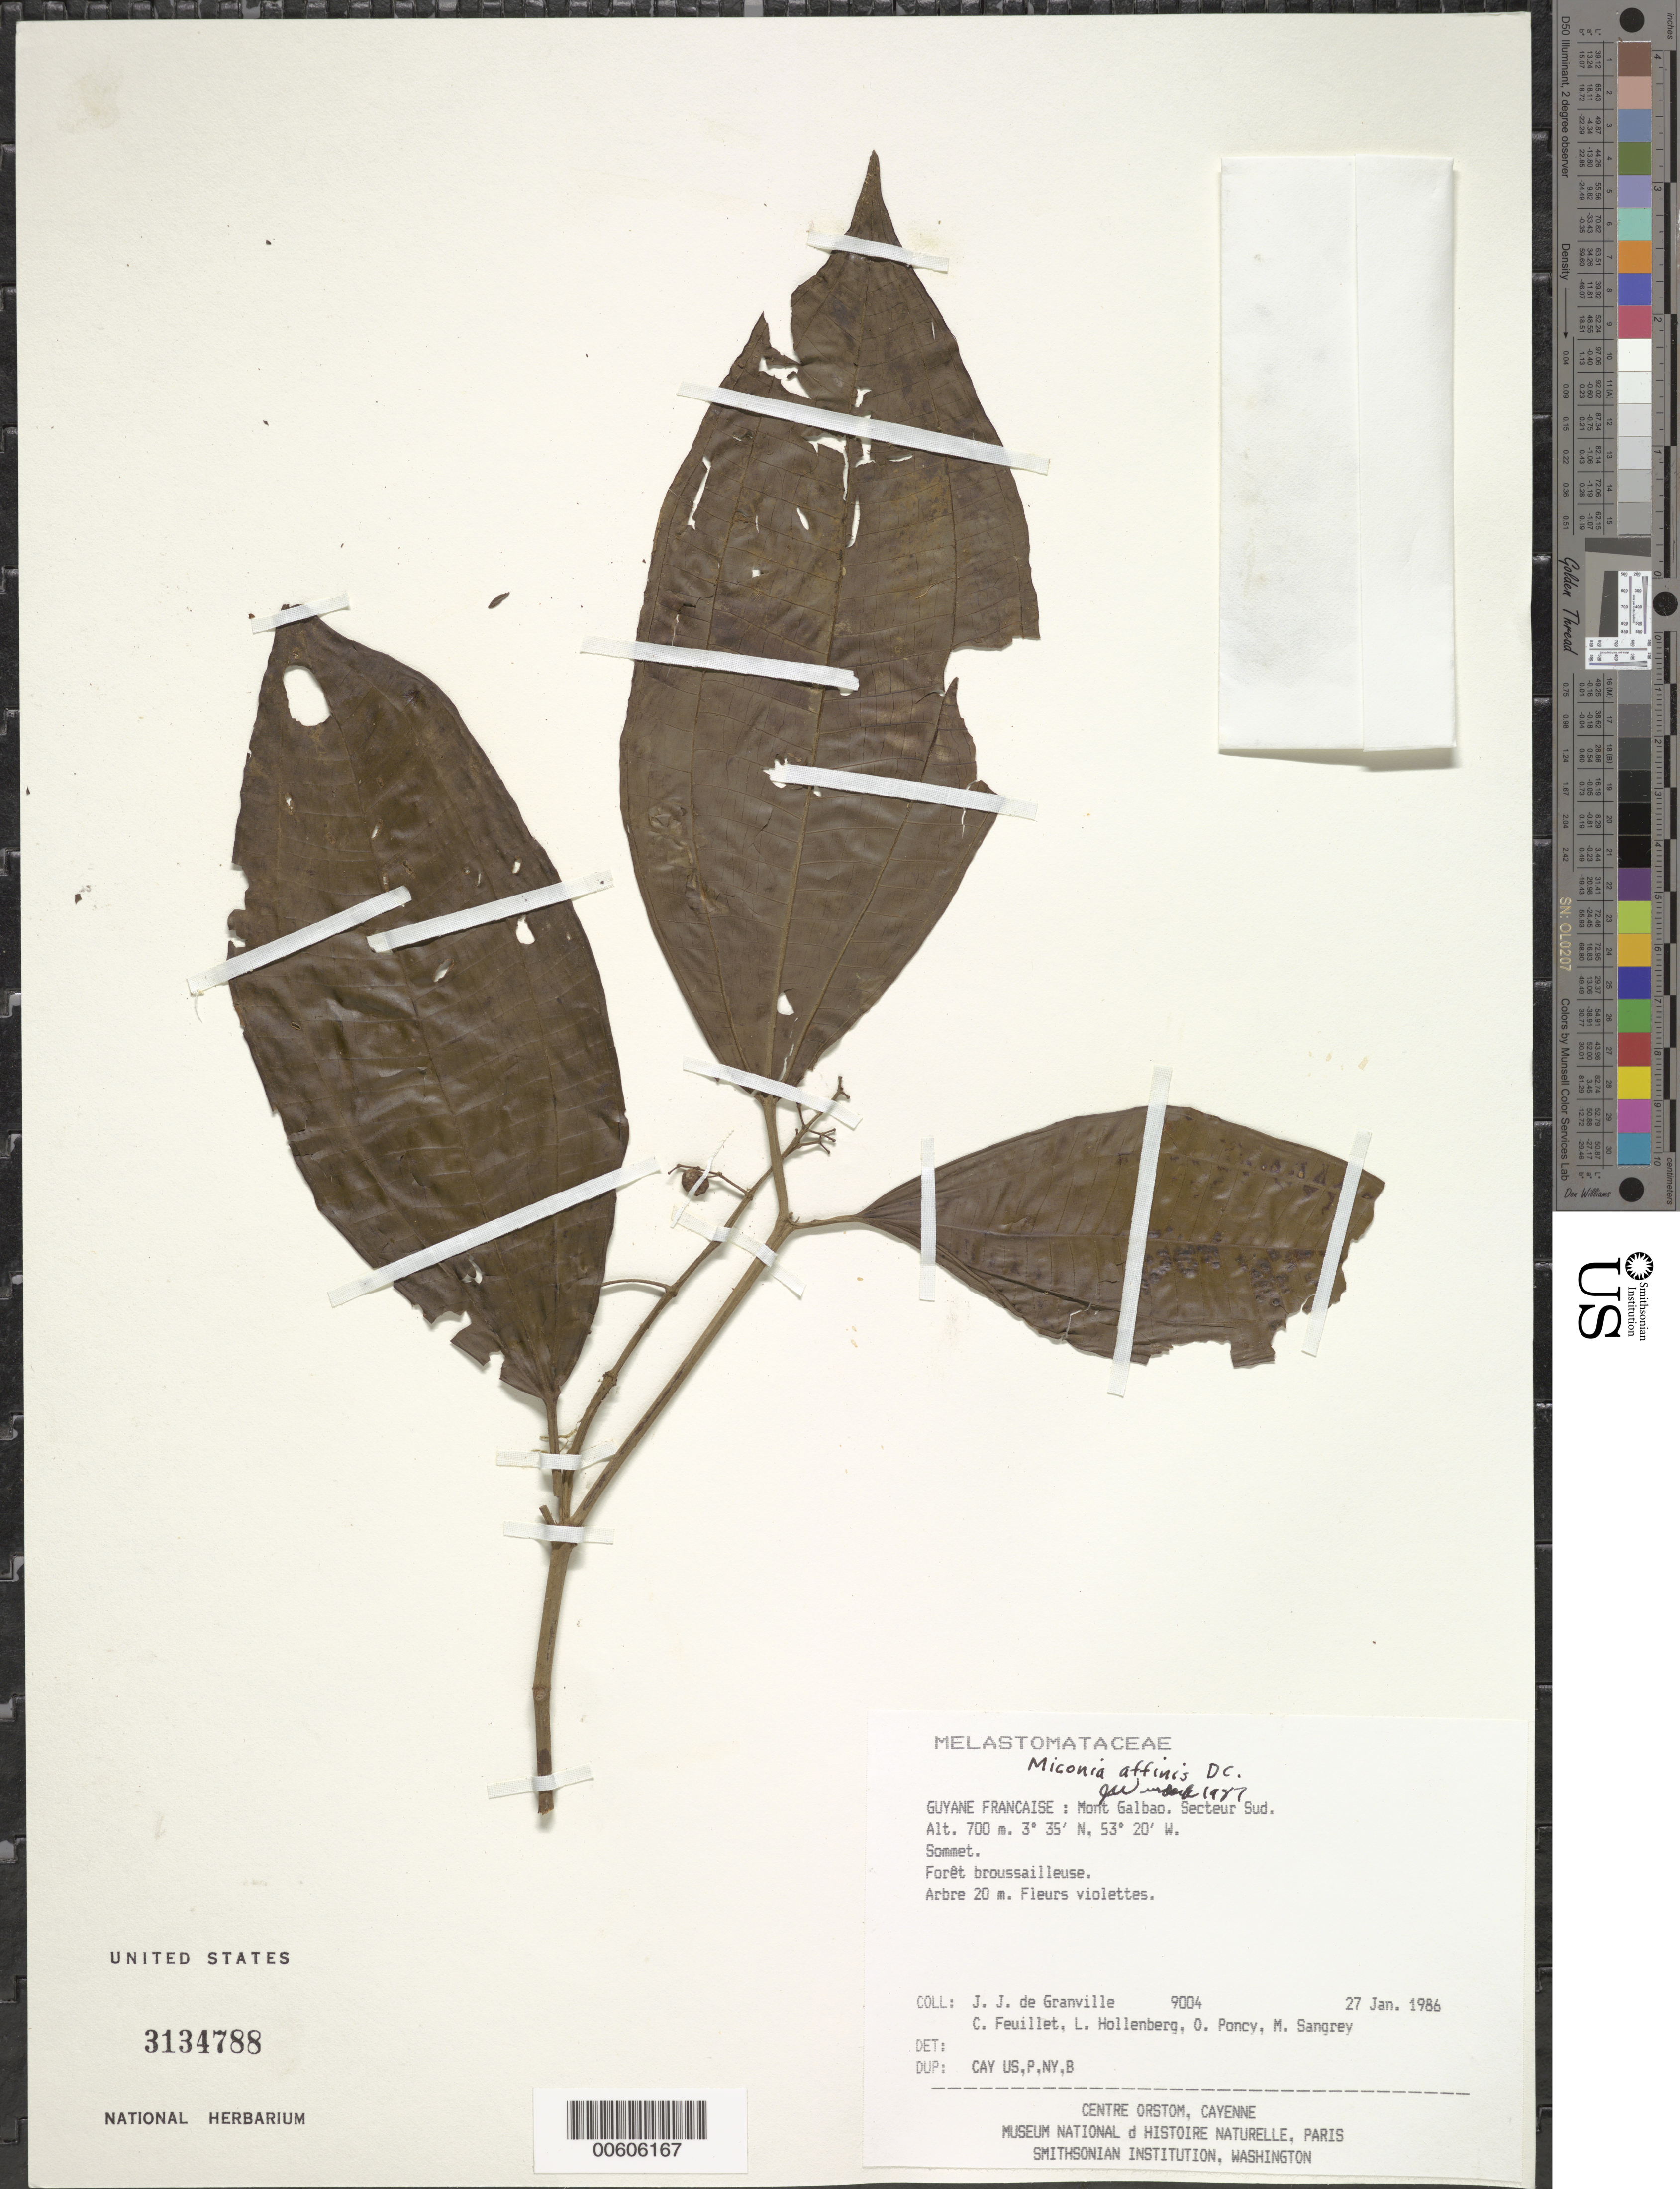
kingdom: Plantae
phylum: Tracheophyta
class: Magnoliopsida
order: Myrtales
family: Melastomataceae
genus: Miconia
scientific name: Miconia affinis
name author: DC.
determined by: Wurdack, John J., (US), US (UNITED STATES)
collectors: J.-J. de Granville, C. Feuillet, L. Hollenberg, O. Poncy & M. S. Sangrey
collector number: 9004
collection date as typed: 27-Jan-86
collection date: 1986-01-27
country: French Guiana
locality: Mont Galbao. Secteur Sud. Sommet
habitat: Forêt broussailleuse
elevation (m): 700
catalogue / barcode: US 3134788